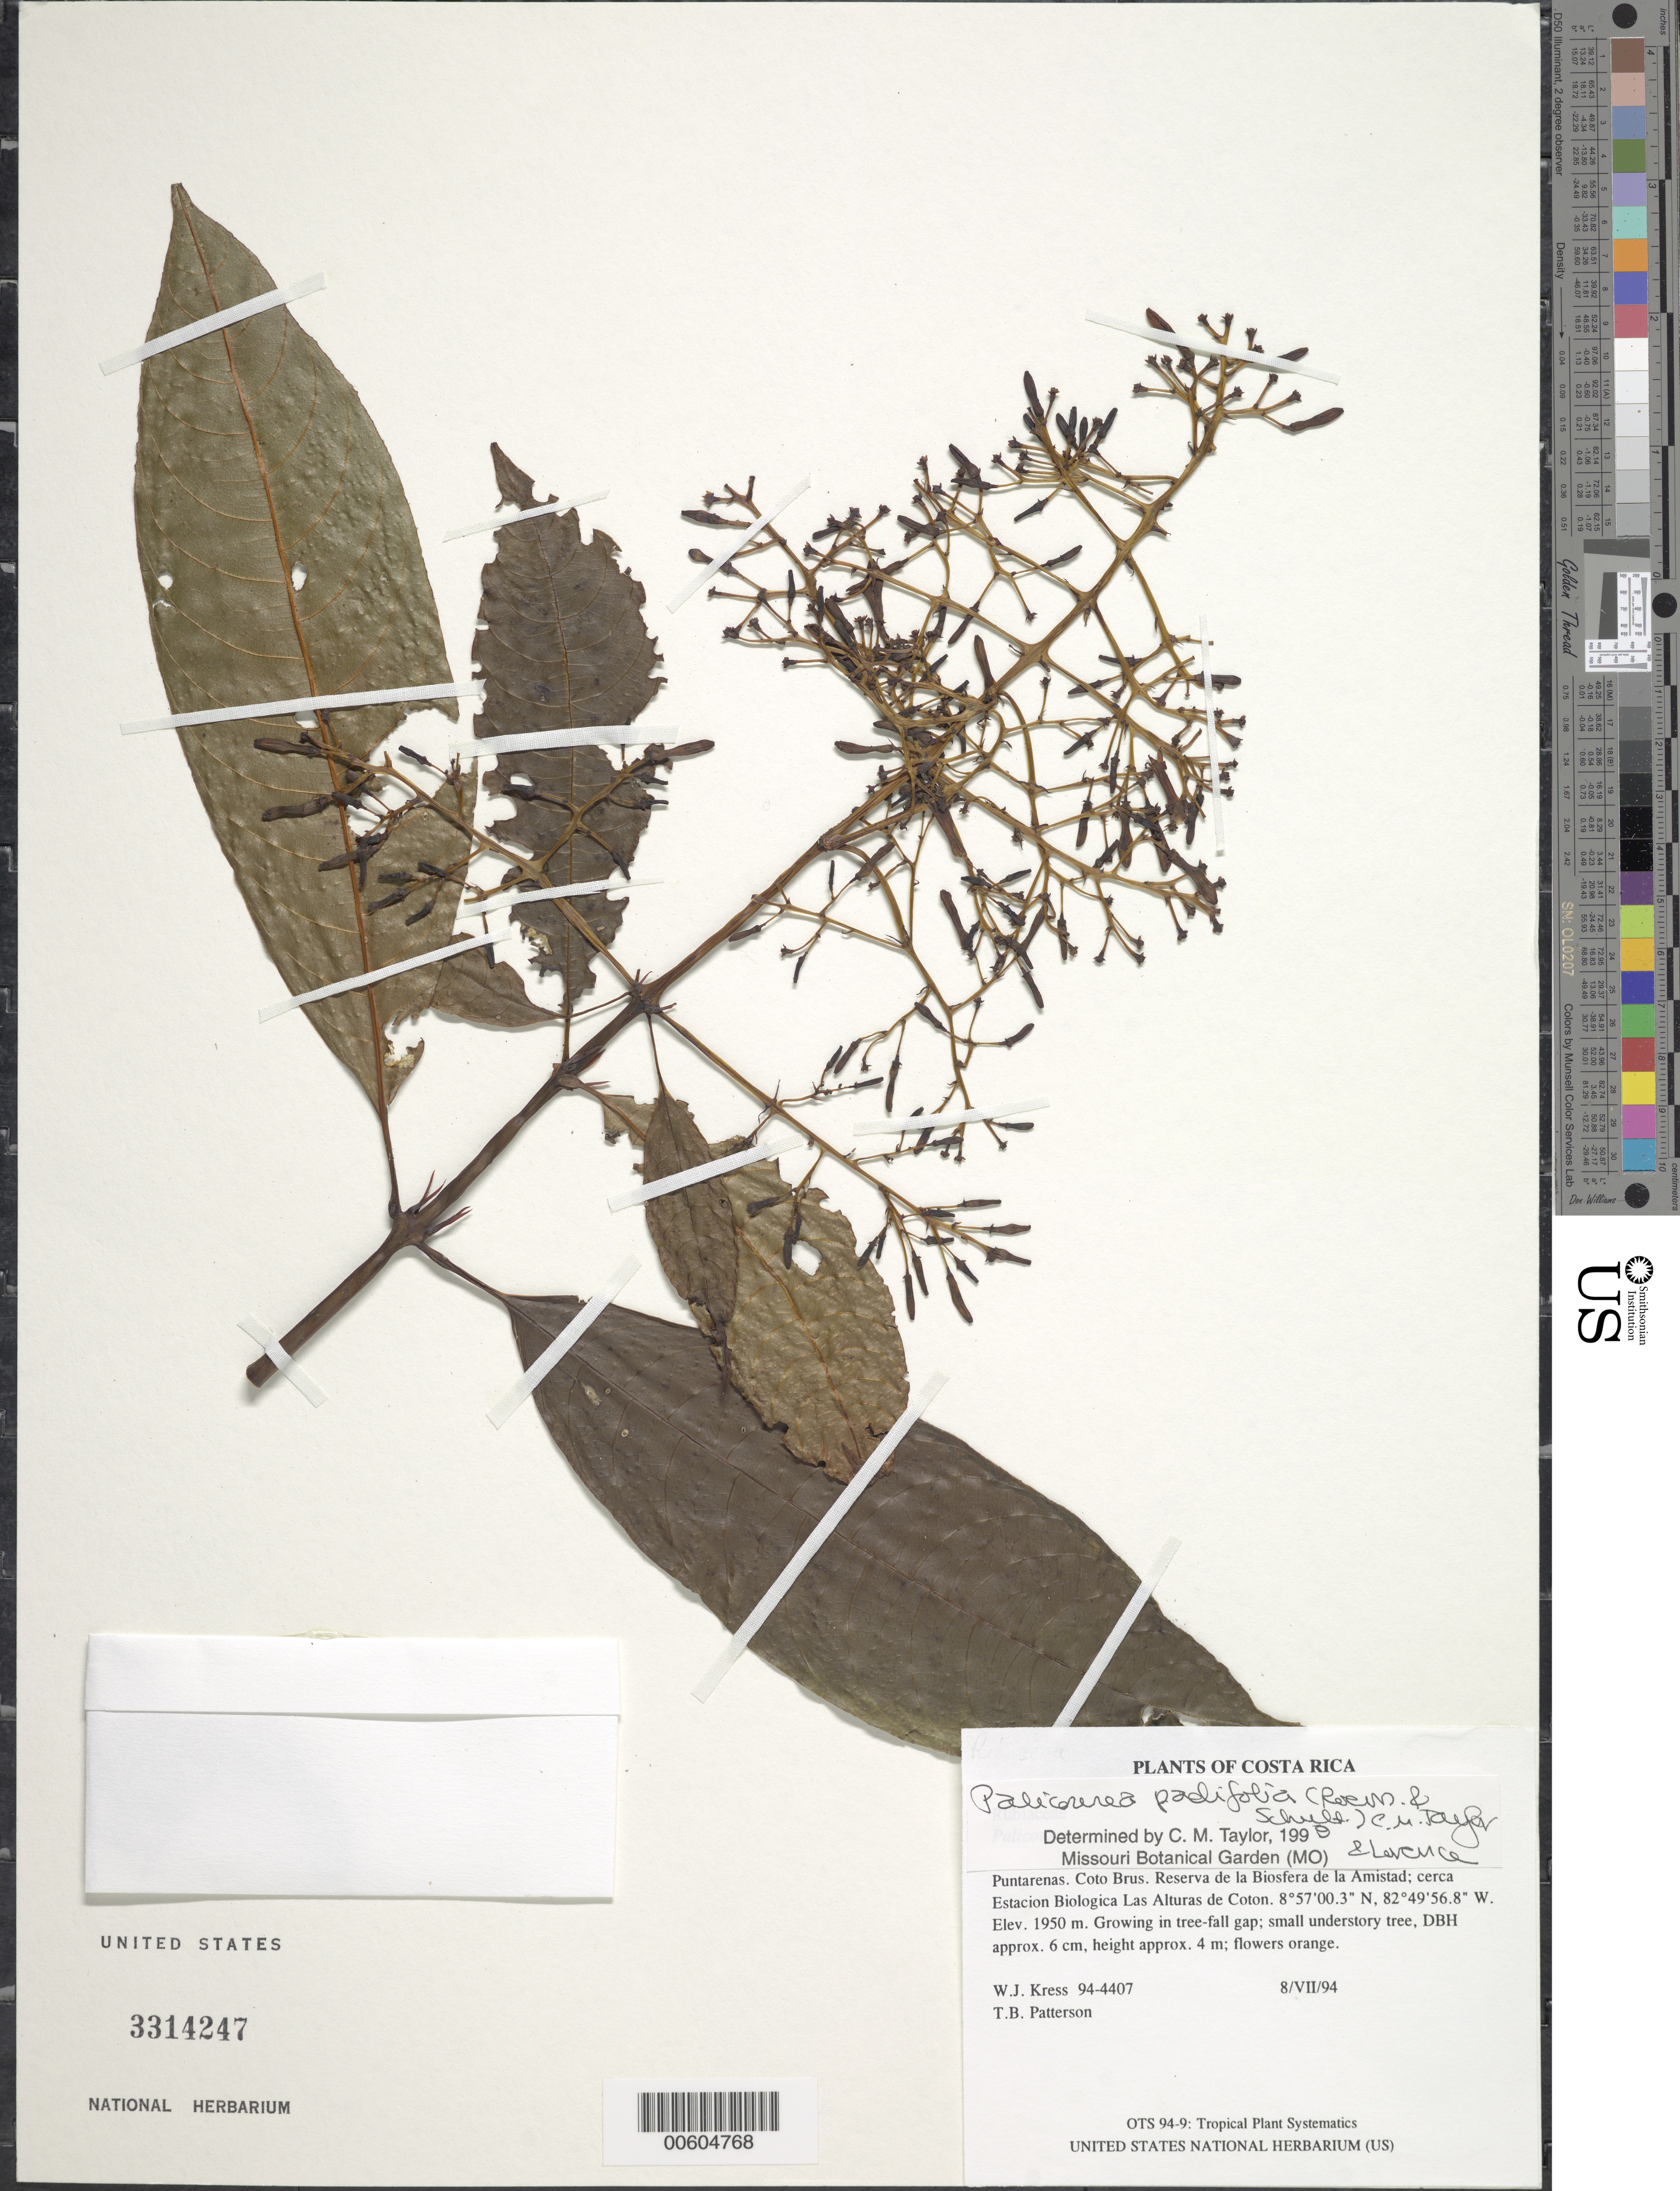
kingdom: Plantae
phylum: Tracheophyta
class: Magnoliopsida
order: Gentianales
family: Rubiaceae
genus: Palicourea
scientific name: Palicourea padifolia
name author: (Humb. & Bonpl. ex Roem. & Schult.) C.M. Taylor & Lorence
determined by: Taylor, Charlotte M.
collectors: W. J. Kress & T. B. Patterson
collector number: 94-4407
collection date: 1994-07-08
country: Costa Rica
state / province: Puntarenas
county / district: Coto Brus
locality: Reserva de la Biosfera de la Amistad; cerca Estacion Biologica Las Alturas de Coton.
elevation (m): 1950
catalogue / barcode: US 3314247